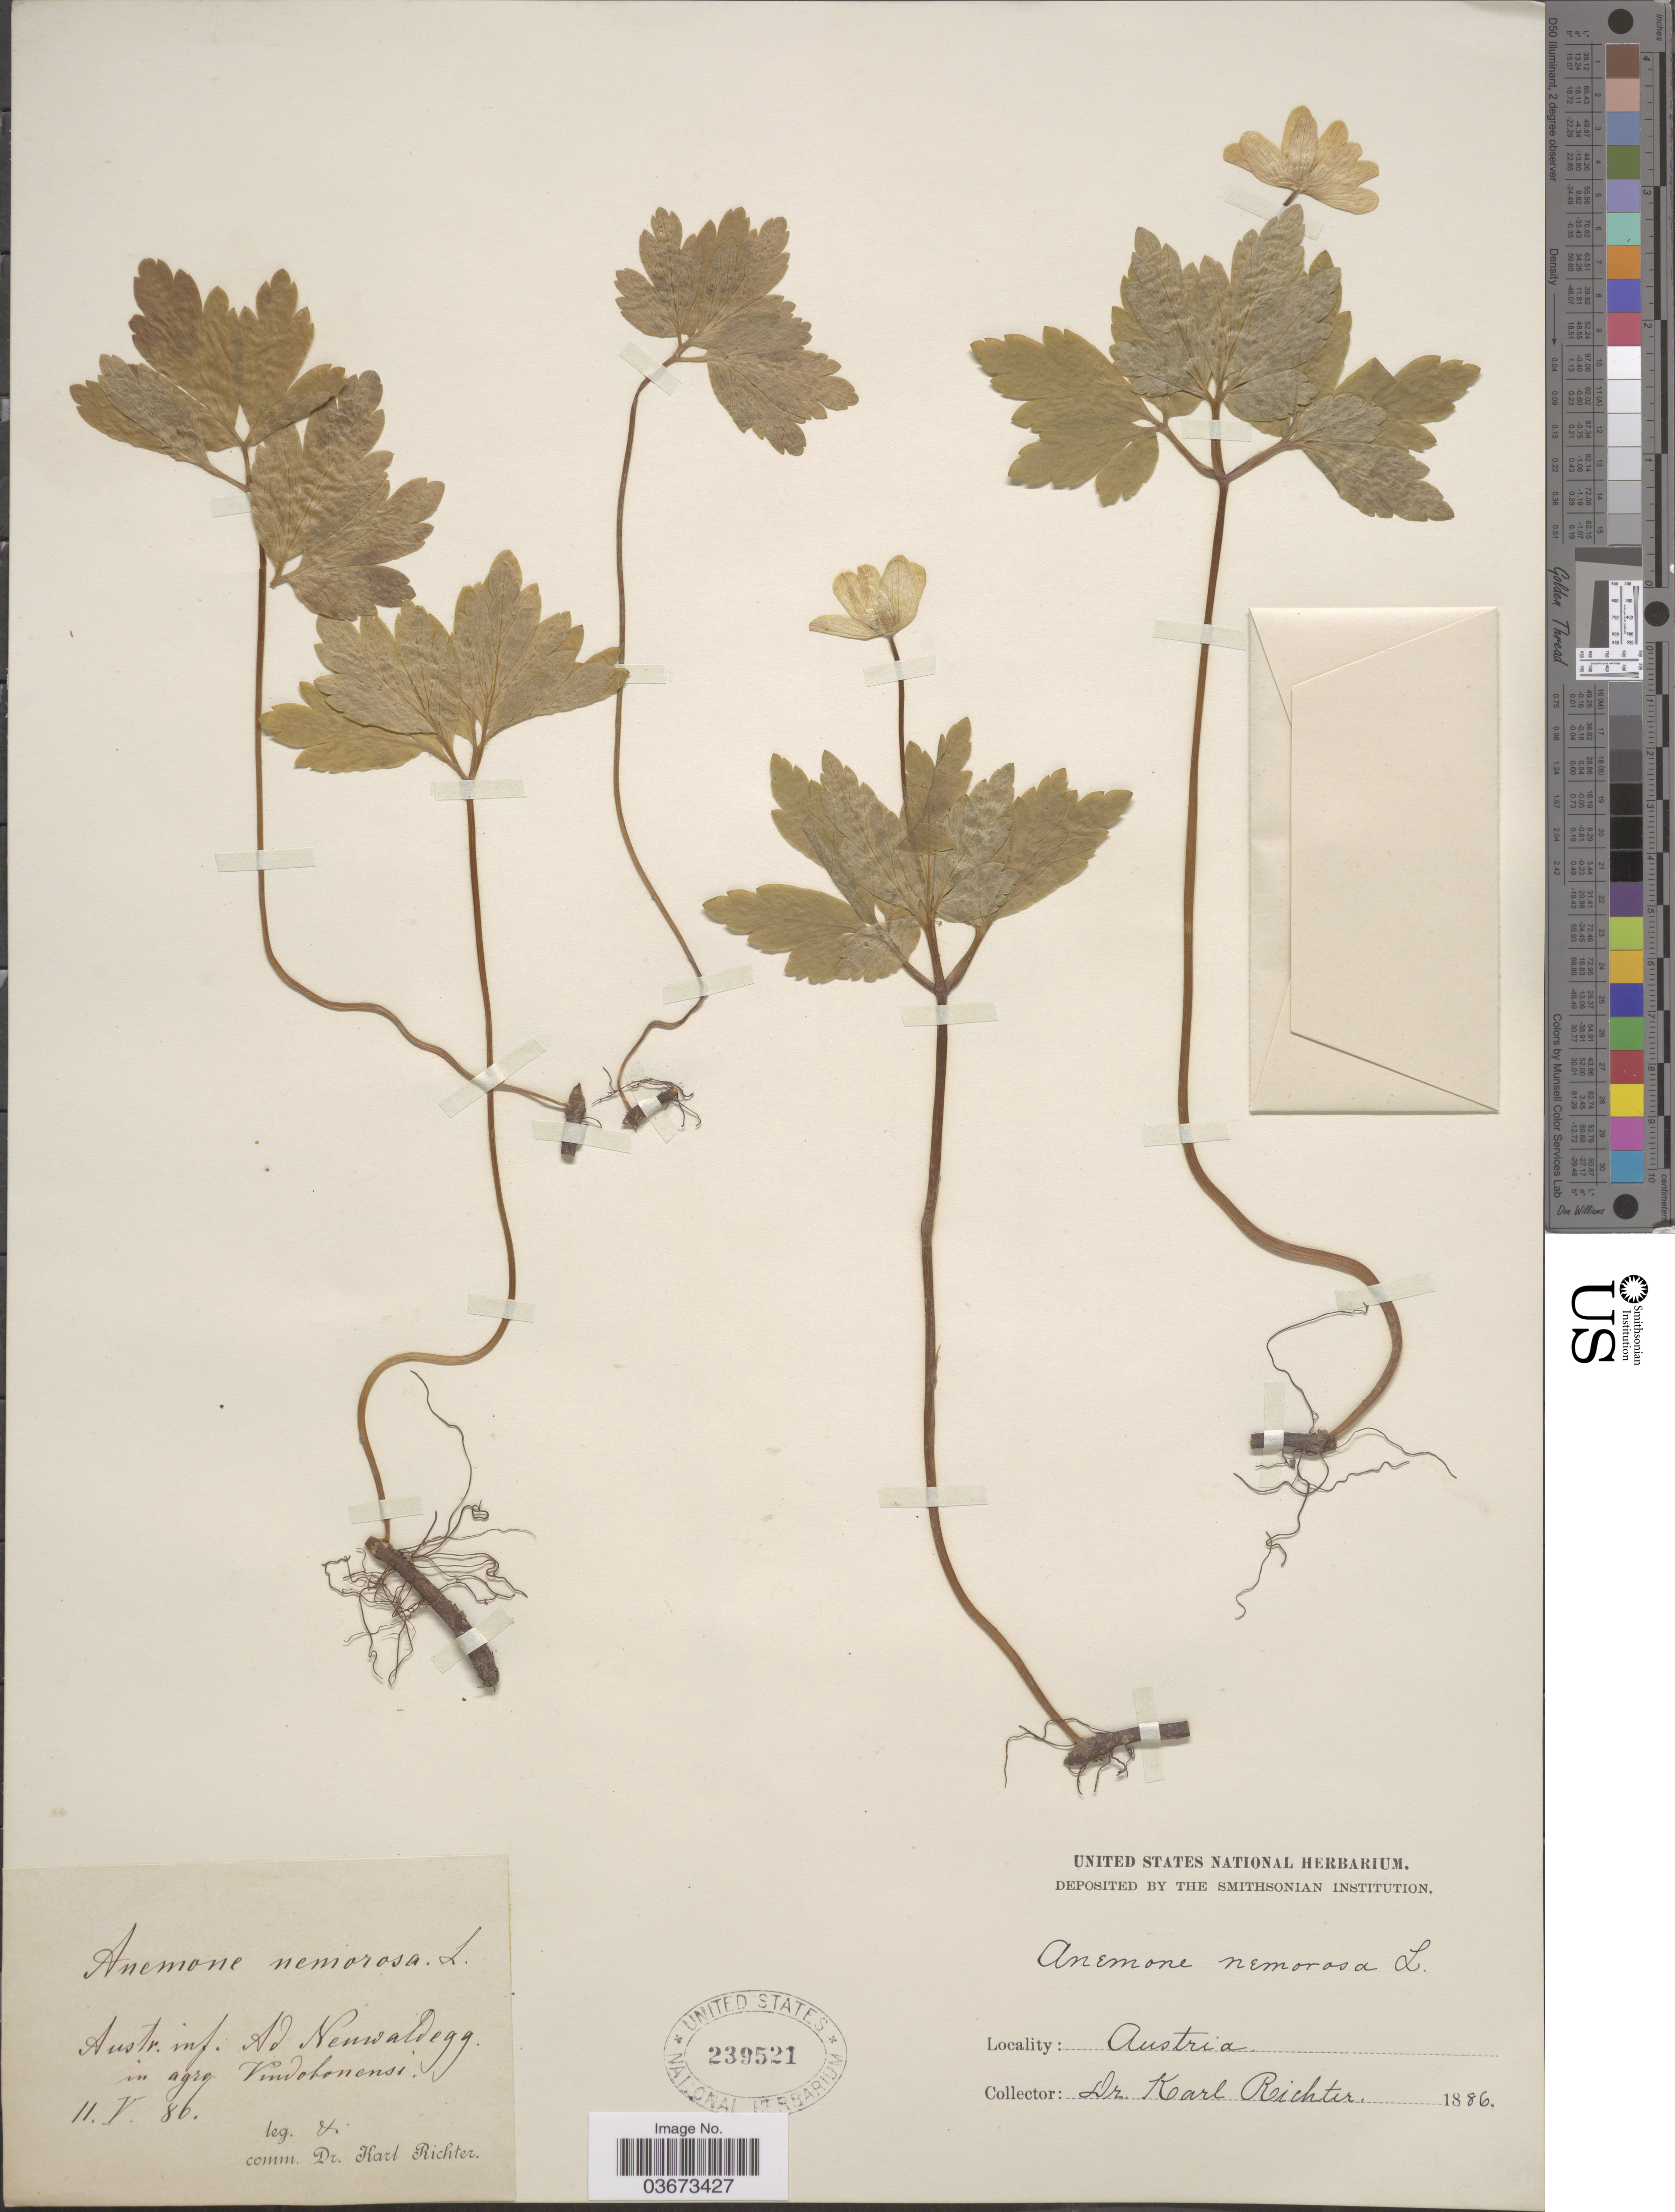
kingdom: Plantae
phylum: Tracheophyta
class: Magnoliopsida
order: Ranunculales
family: Ranunculaceae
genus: Anemone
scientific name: Anemone nemorosa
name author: L.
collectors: K. Richter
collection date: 1886-05-11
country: Austria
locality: Austr. inf. Ad Neuwaldegg in agro Vindobonensis.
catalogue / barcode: US 239521